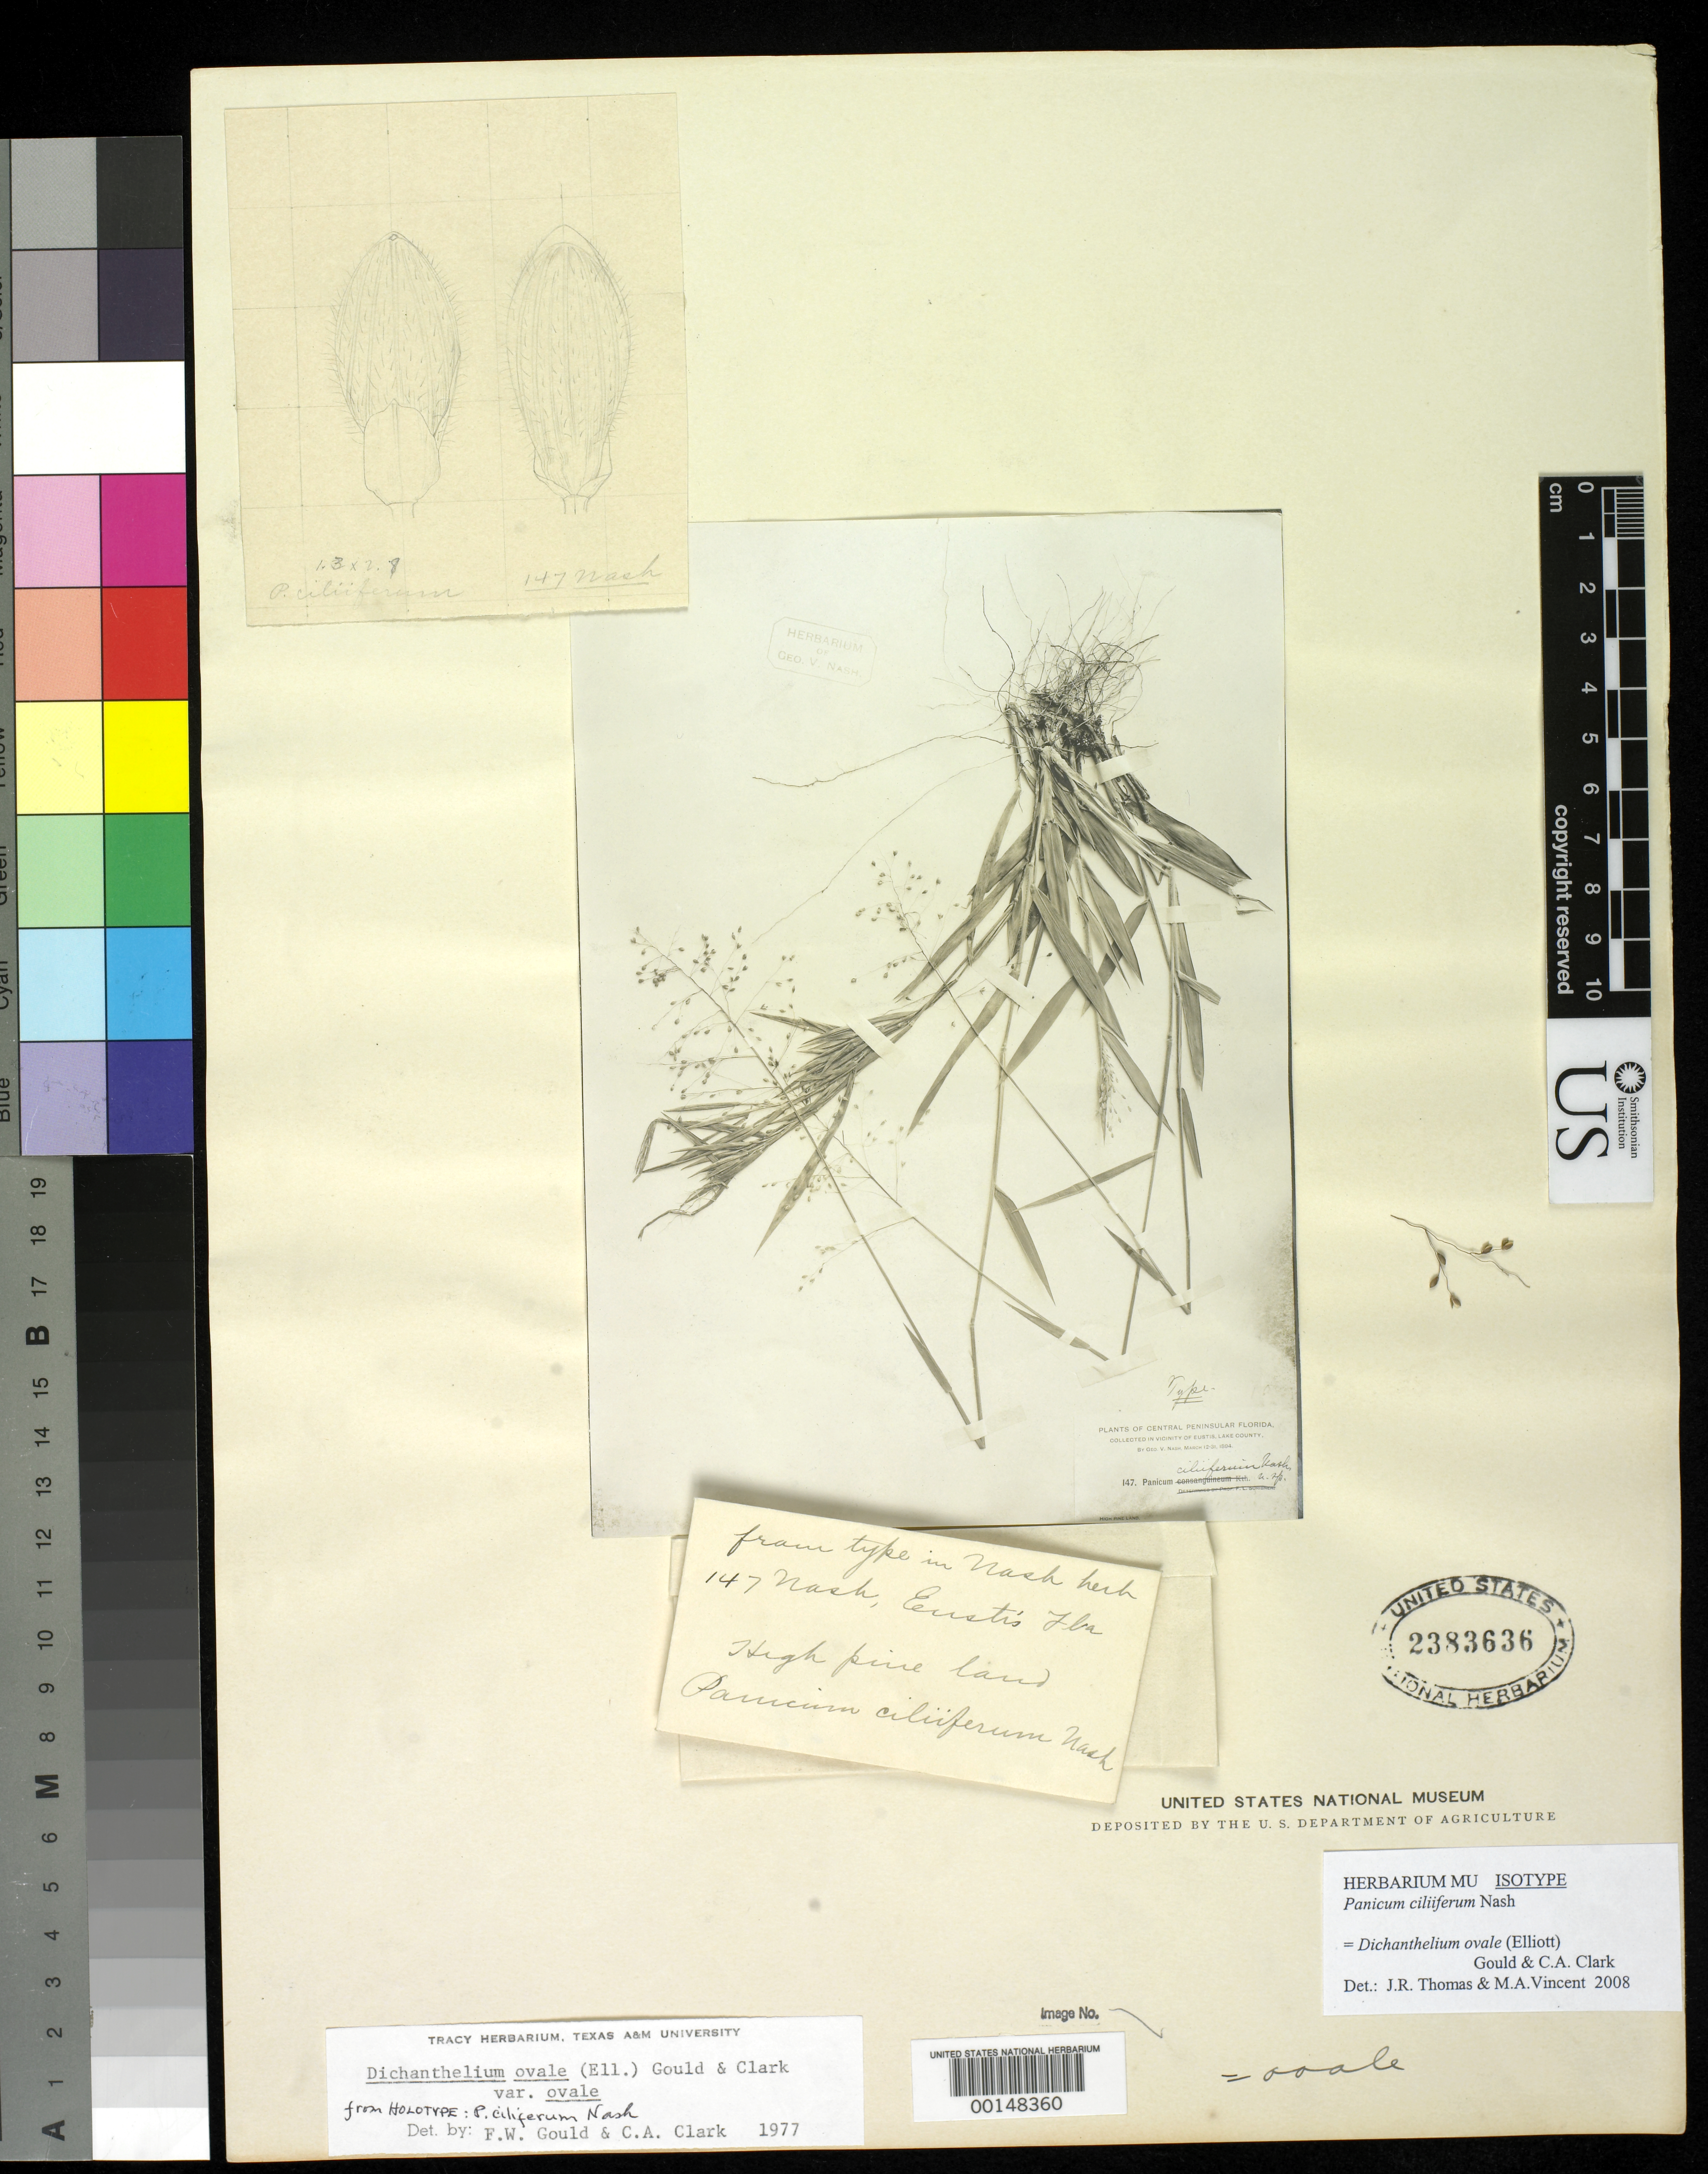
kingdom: Plantae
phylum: Tracheophyta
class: Liliopsida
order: Poales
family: Poaceae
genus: Panicum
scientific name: Panicum ciliiferum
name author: Nash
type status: Isotype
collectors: G. V. Nash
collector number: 147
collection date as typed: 12 Mar 1894 to 31 Mar 1894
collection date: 1894-03-12/1894-03-31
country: United States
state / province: Florida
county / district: Lake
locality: Near Eustis.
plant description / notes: Photograph and fragmentary material of holotype.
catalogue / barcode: US 2383636